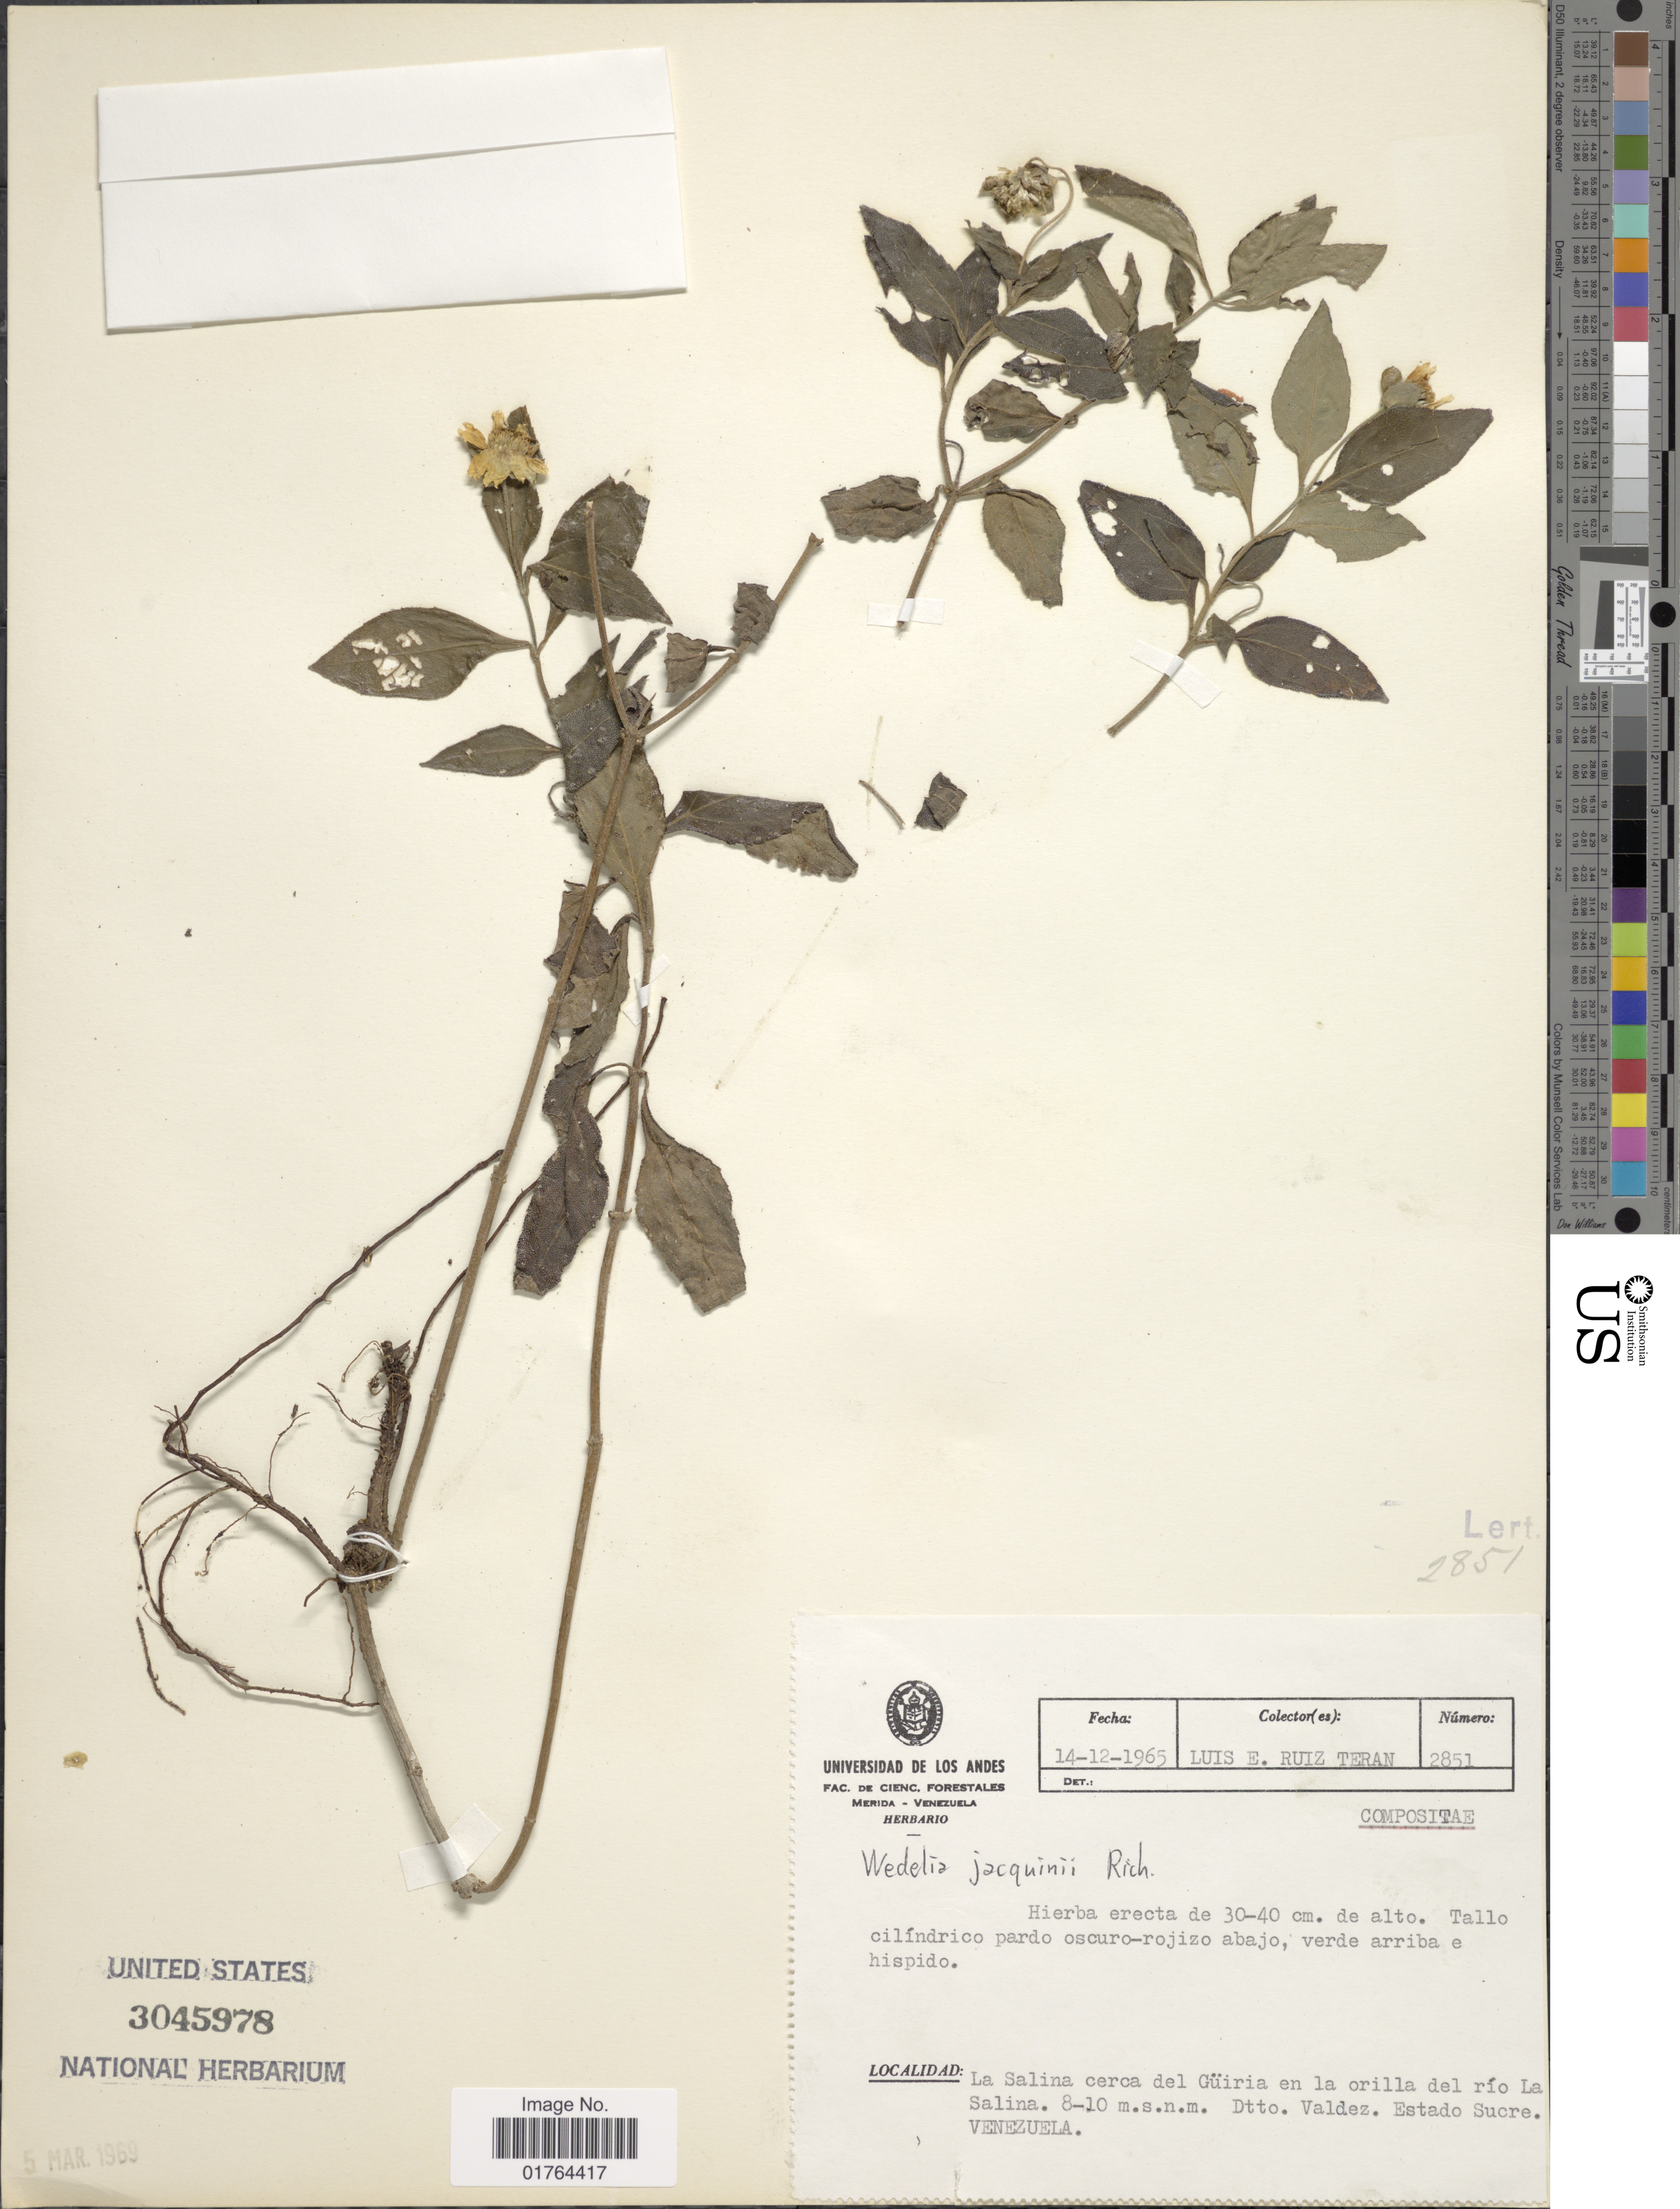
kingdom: Plantae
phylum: Tracheophyta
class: Magnoliopsida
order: Asterales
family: Asteraceae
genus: Wedelia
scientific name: Wedelia calycina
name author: Rich.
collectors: L. E. Ruíz-Terán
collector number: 2851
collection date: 1965-12-14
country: Venezuela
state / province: Sucre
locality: La Salina cerca del Guiria en la orilla del rio La Salina, Dtto. Valdez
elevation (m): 8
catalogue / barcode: US 3045978